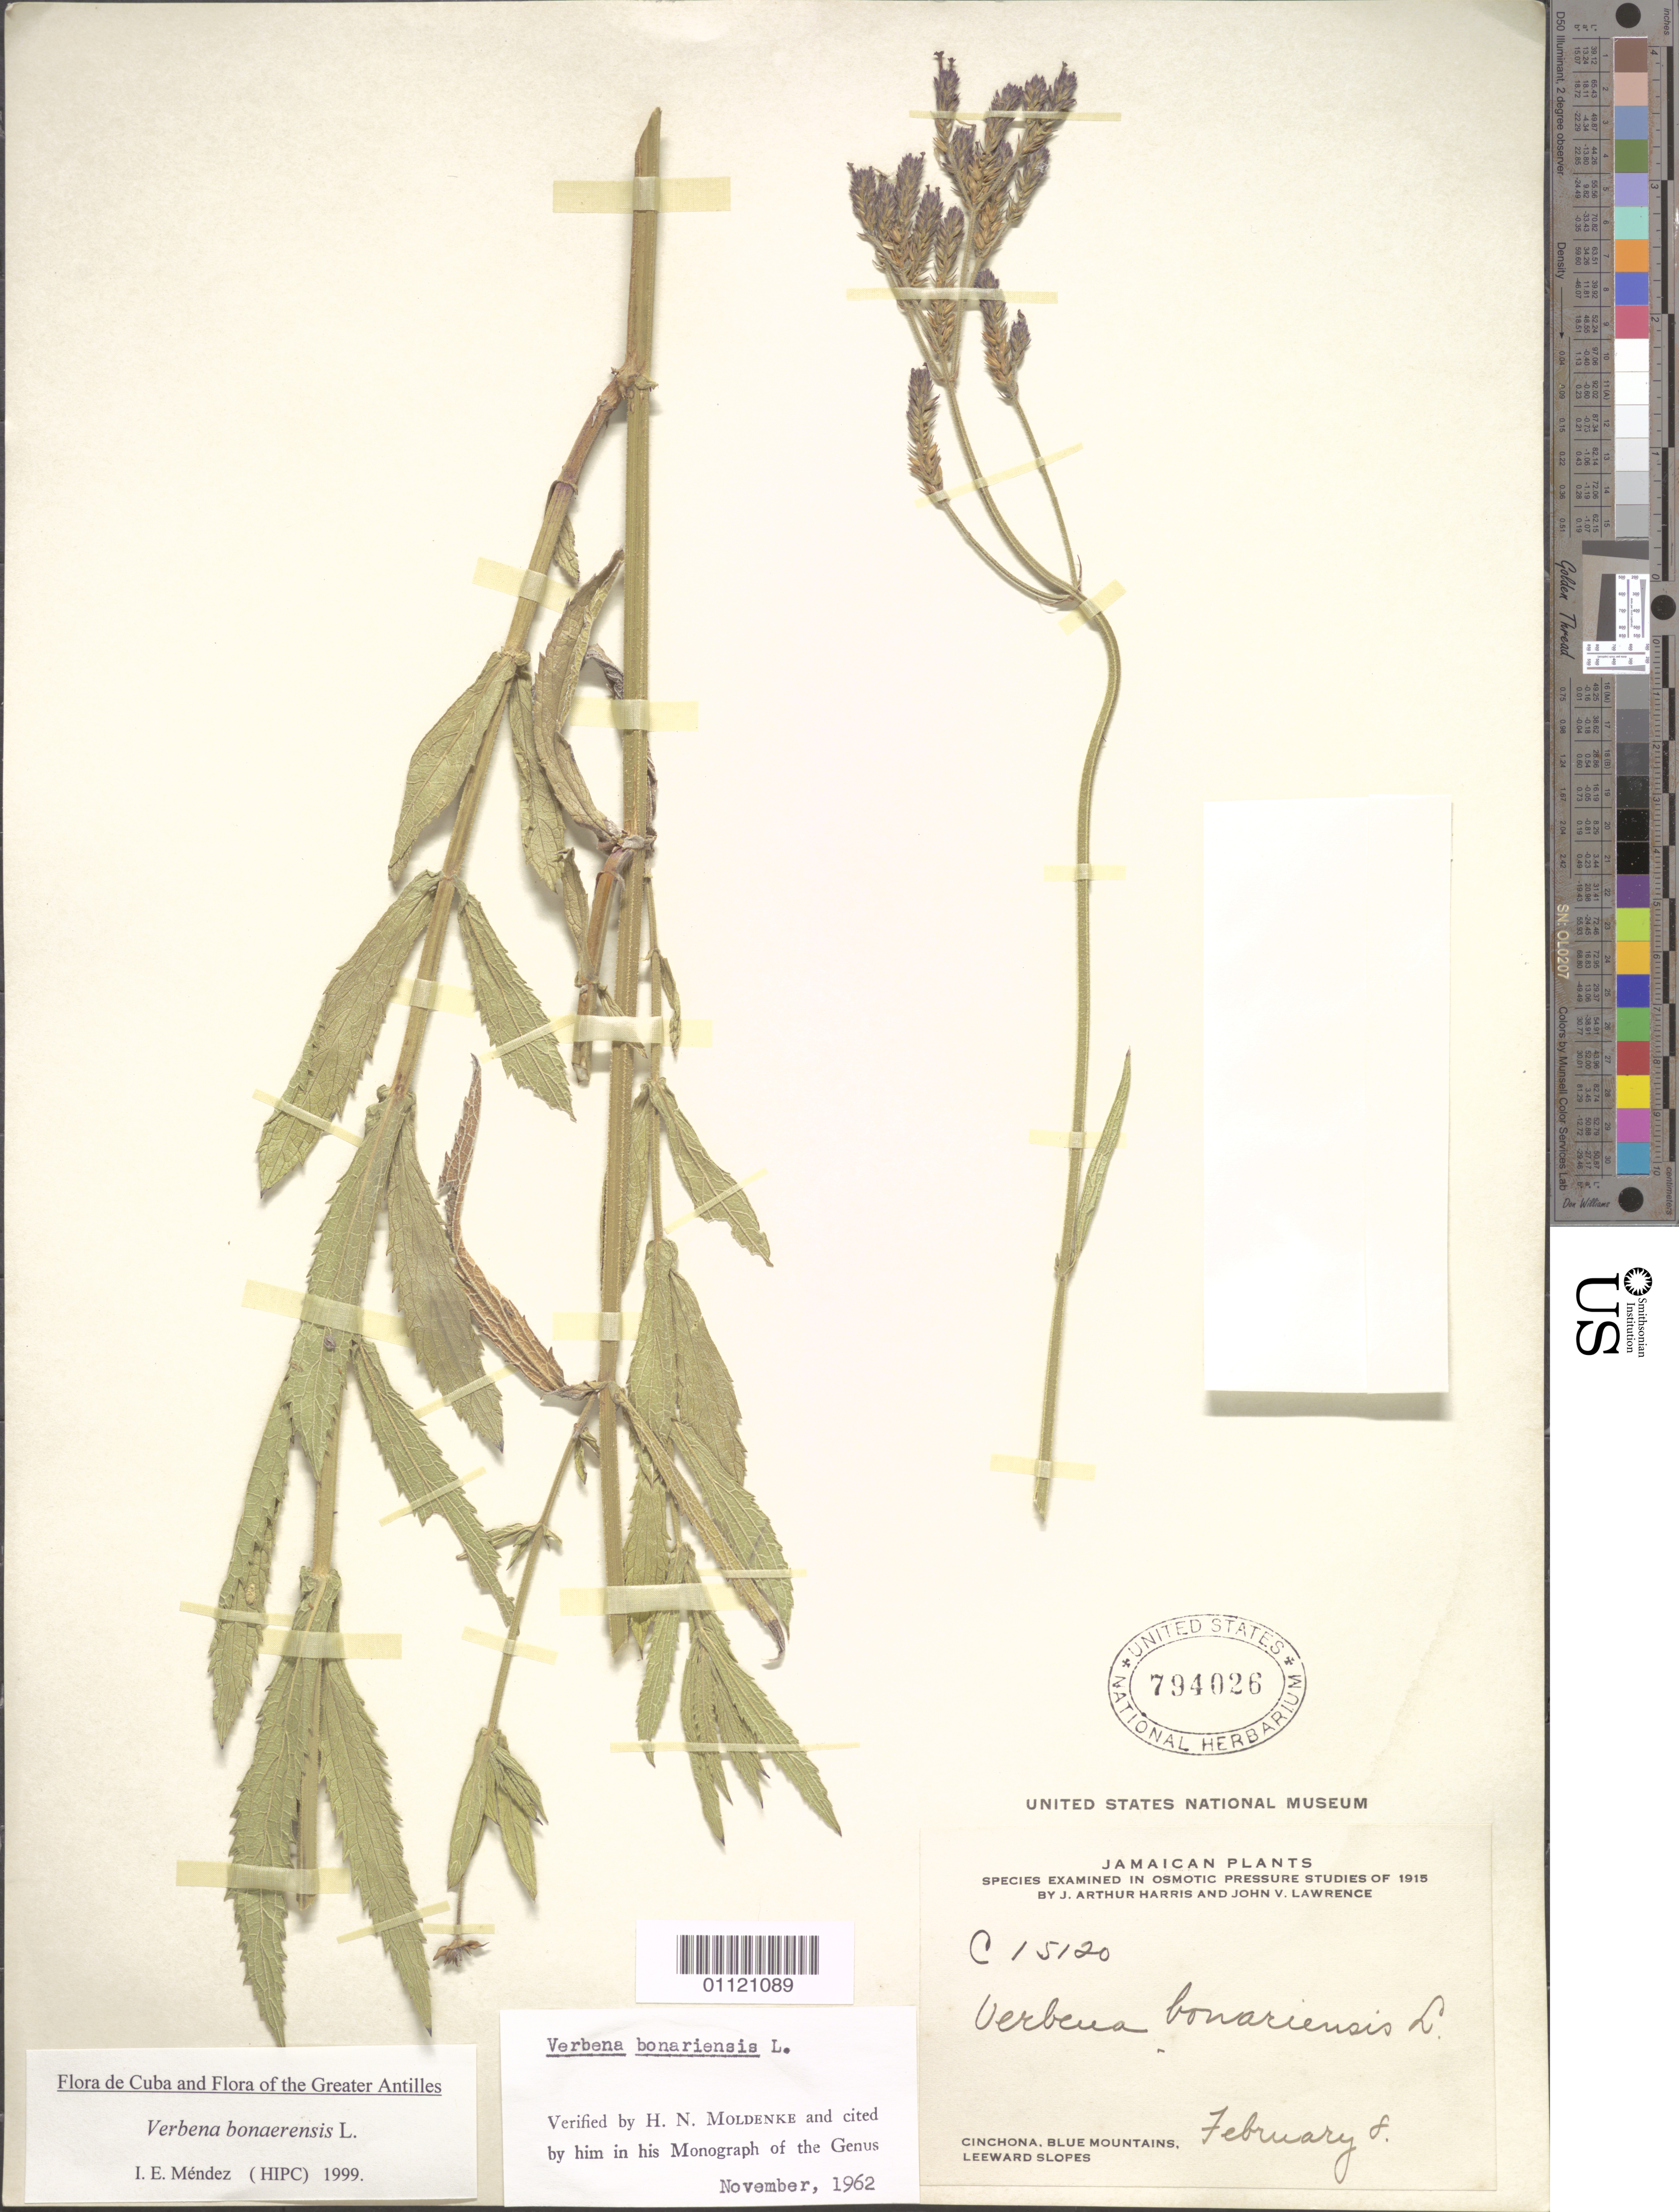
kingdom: Plantae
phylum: Tracheophyta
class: Magnoliopsida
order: Lamiales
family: Verbenaceae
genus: Verbena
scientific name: Verbena bonariensis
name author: L.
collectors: J. A. Harris & J. Lawrence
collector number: C15120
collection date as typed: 08 Feb 1915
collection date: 1915-02-08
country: Jamaica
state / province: Saint Andrew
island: Jamaica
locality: Cinchona, Blue Mountains, Leeward Slopes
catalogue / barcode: US 794026